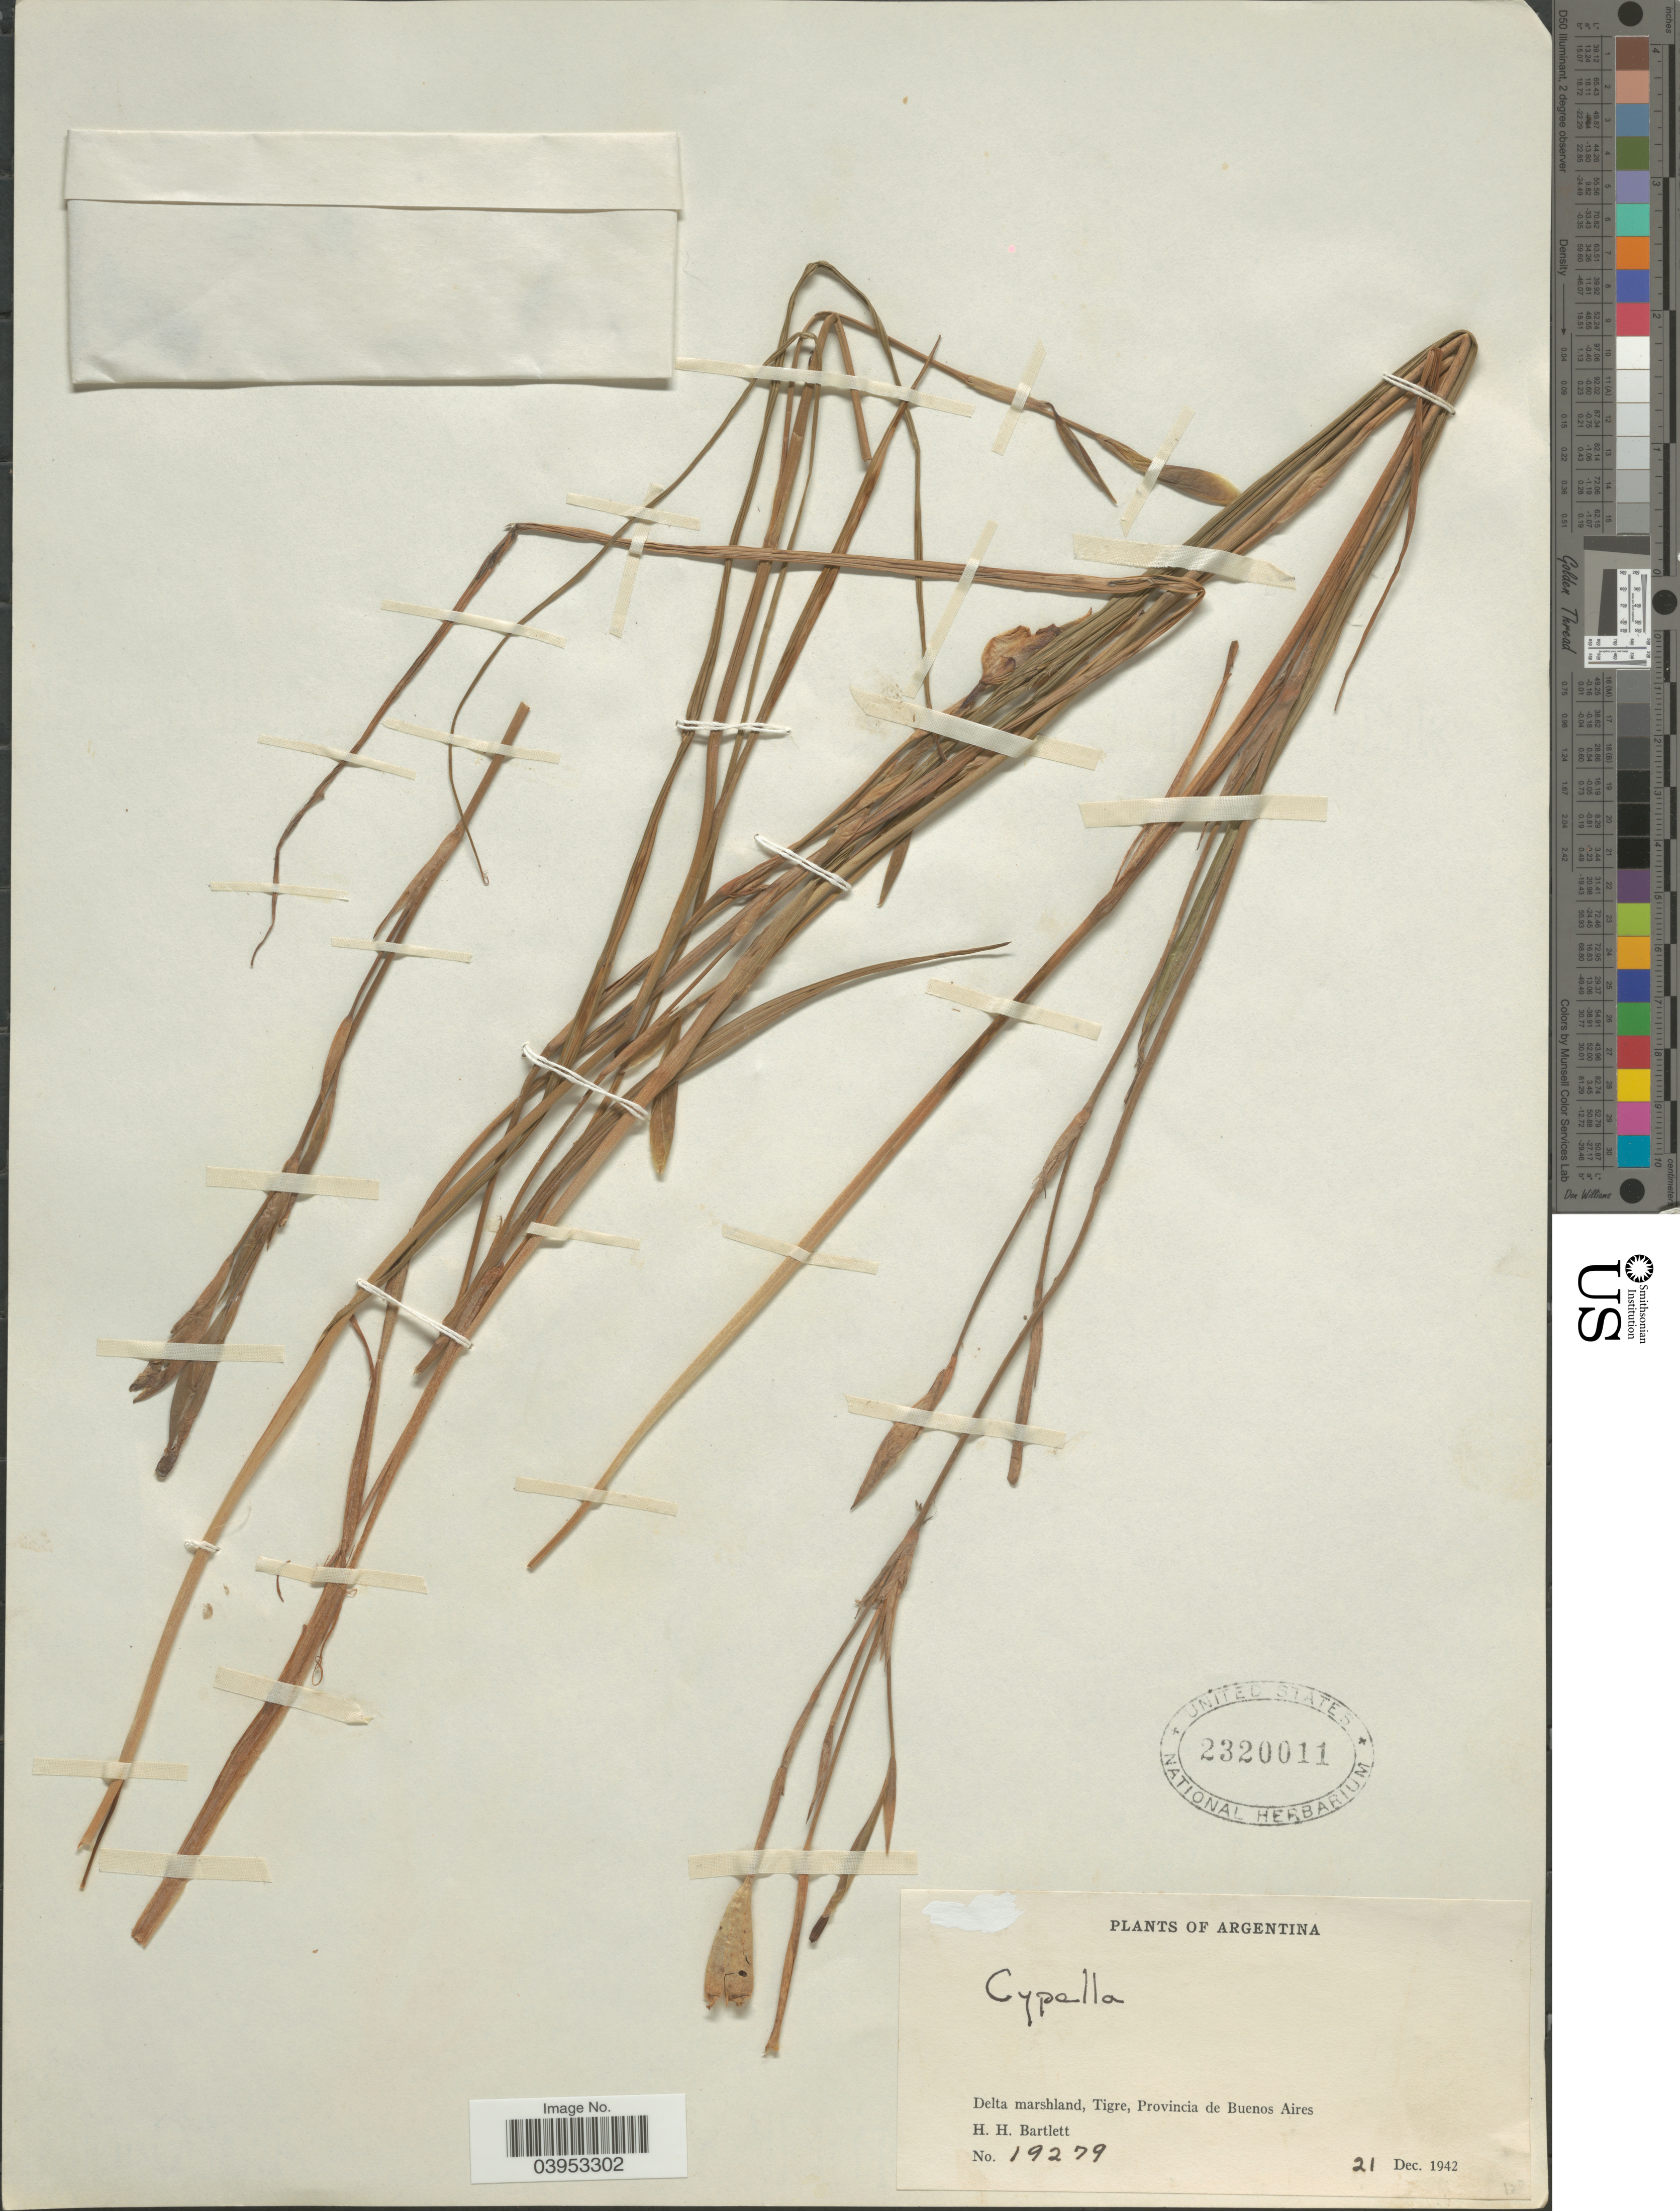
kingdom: Plantae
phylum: Tracheophyta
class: Liliopsida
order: Asparagales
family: Iridaceae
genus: Cypella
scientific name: Cypella sp.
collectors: H. H. Bartlett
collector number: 19279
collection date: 1942-12-21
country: Argentina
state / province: Buenos Aires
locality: Delta marshland, Tigre.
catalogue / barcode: US 2320011